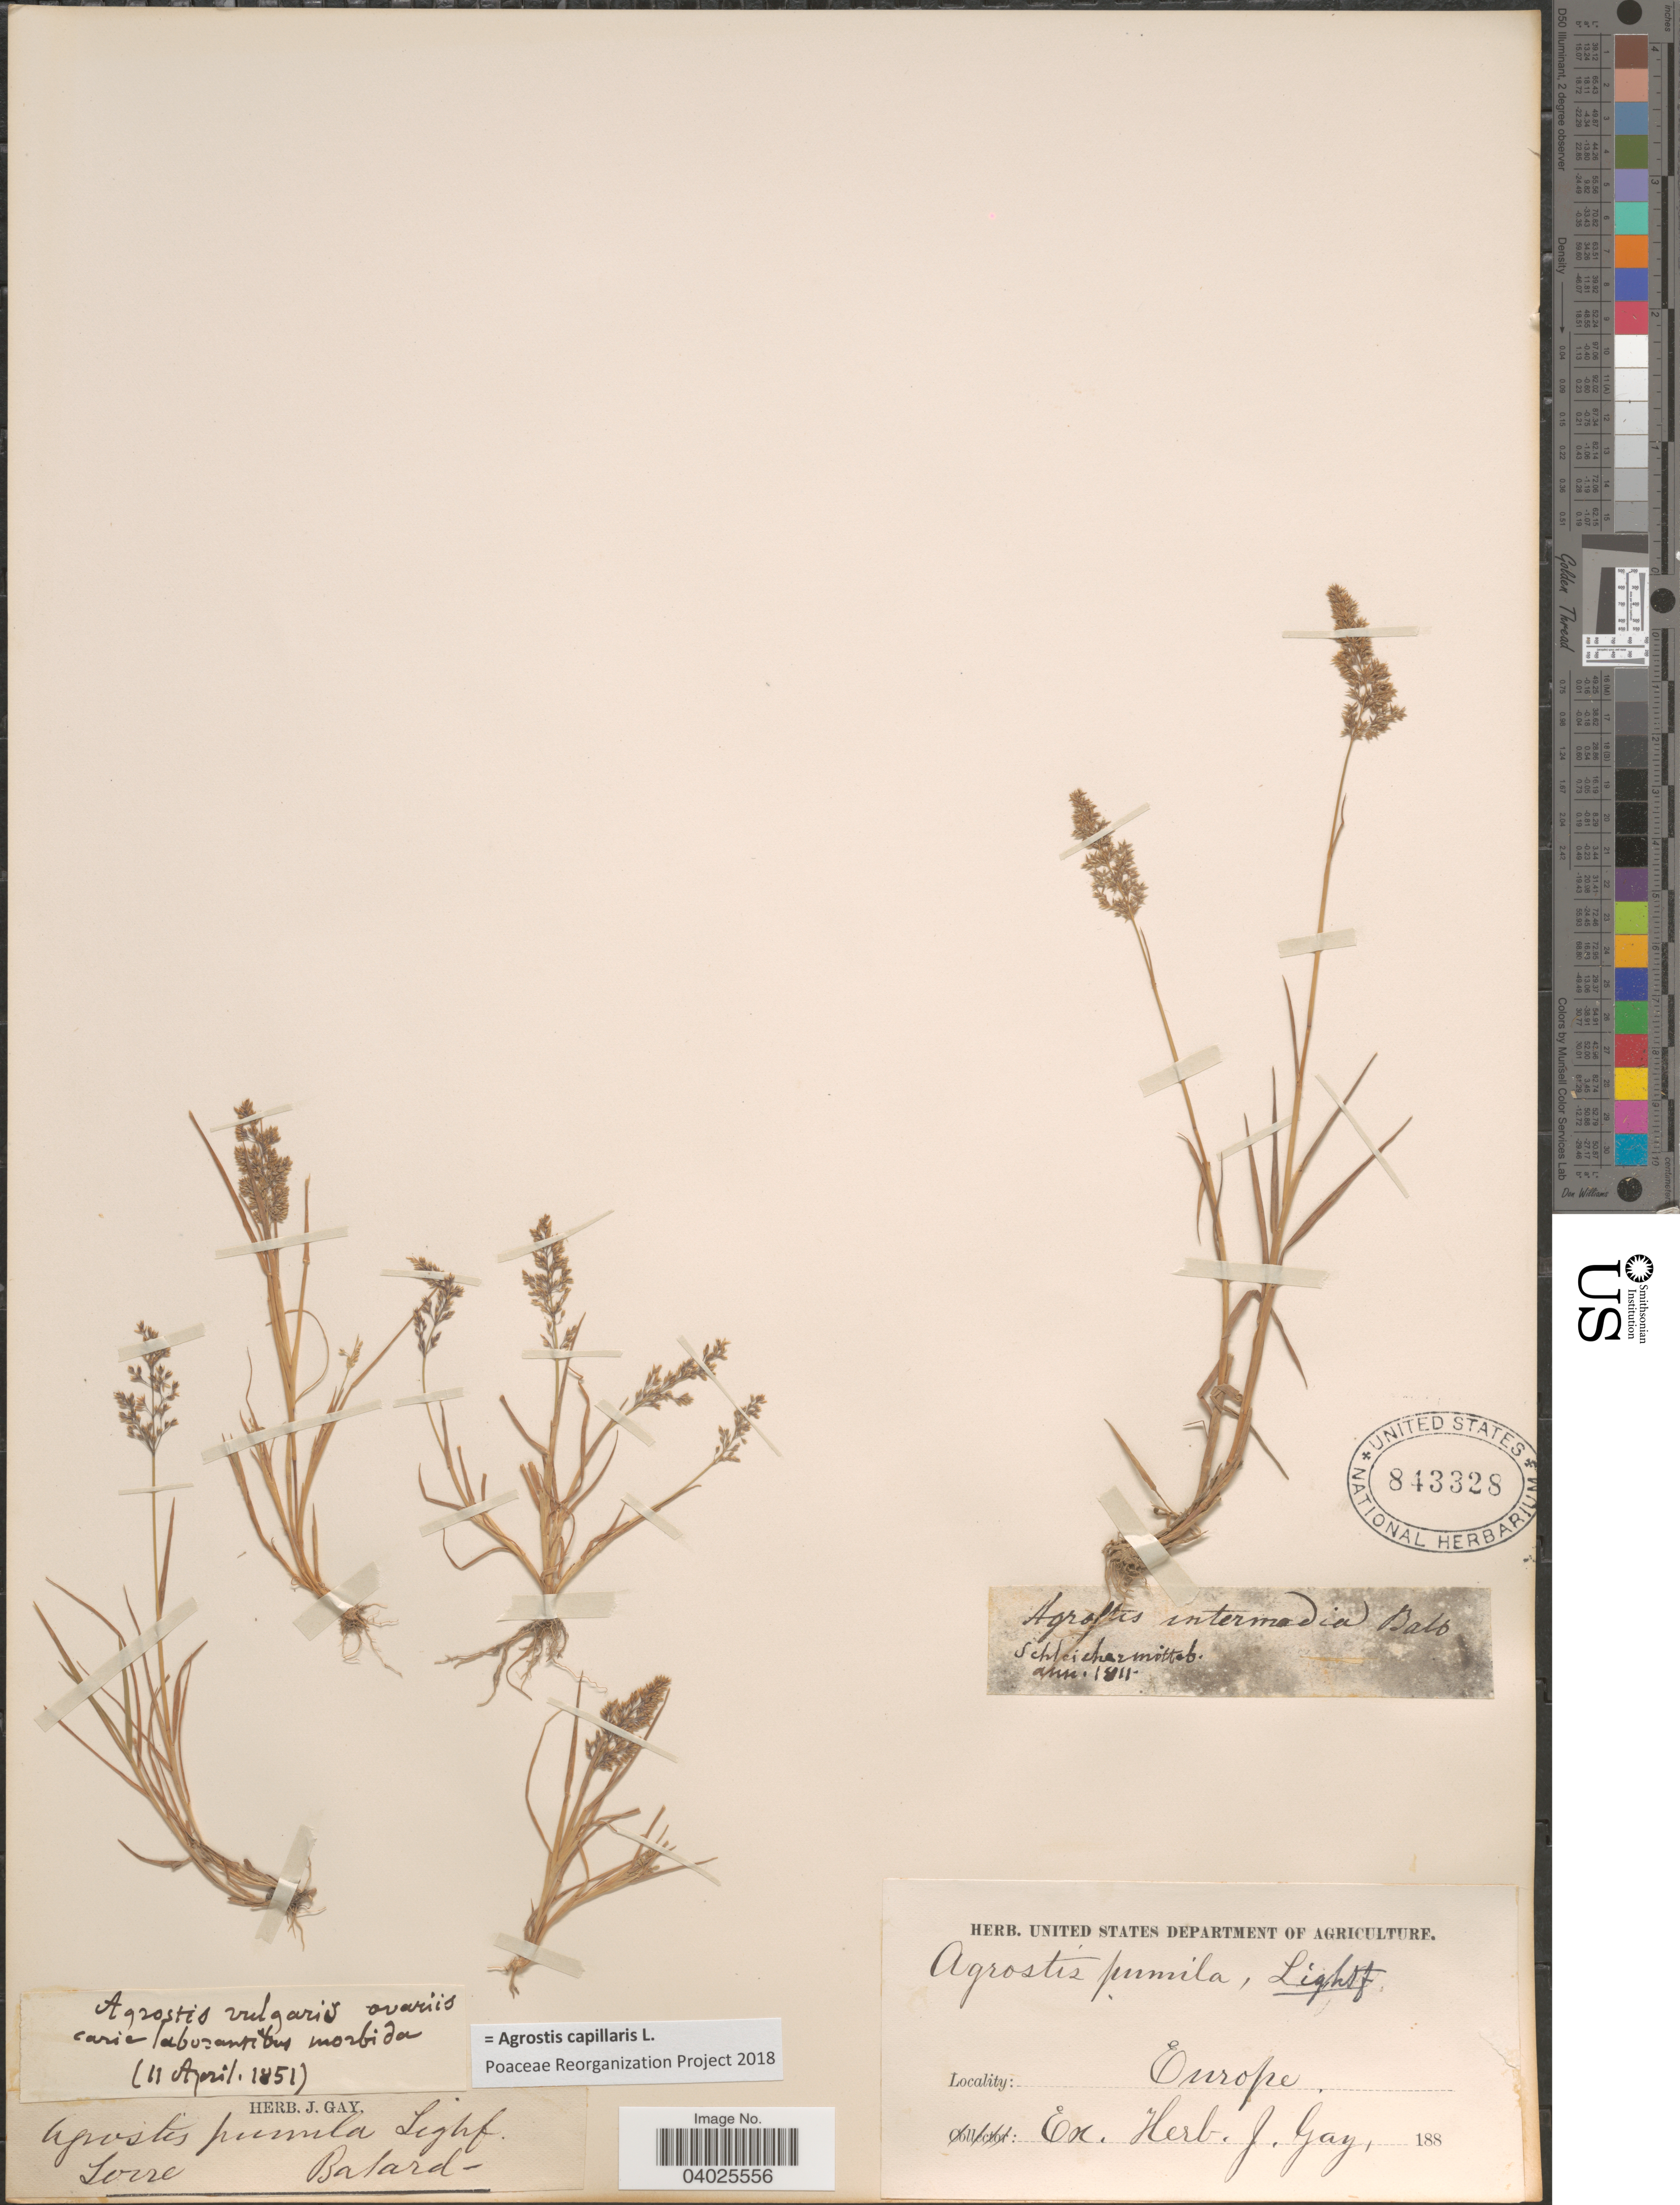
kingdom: Plantae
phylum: Tracheophyta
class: Liliopsida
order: Poales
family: Poaceae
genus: Agrostis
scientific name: Agrostis capillaris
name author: L.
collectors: Balard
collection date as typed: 188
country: France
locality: Loire. Europe.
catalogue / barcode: US 843328